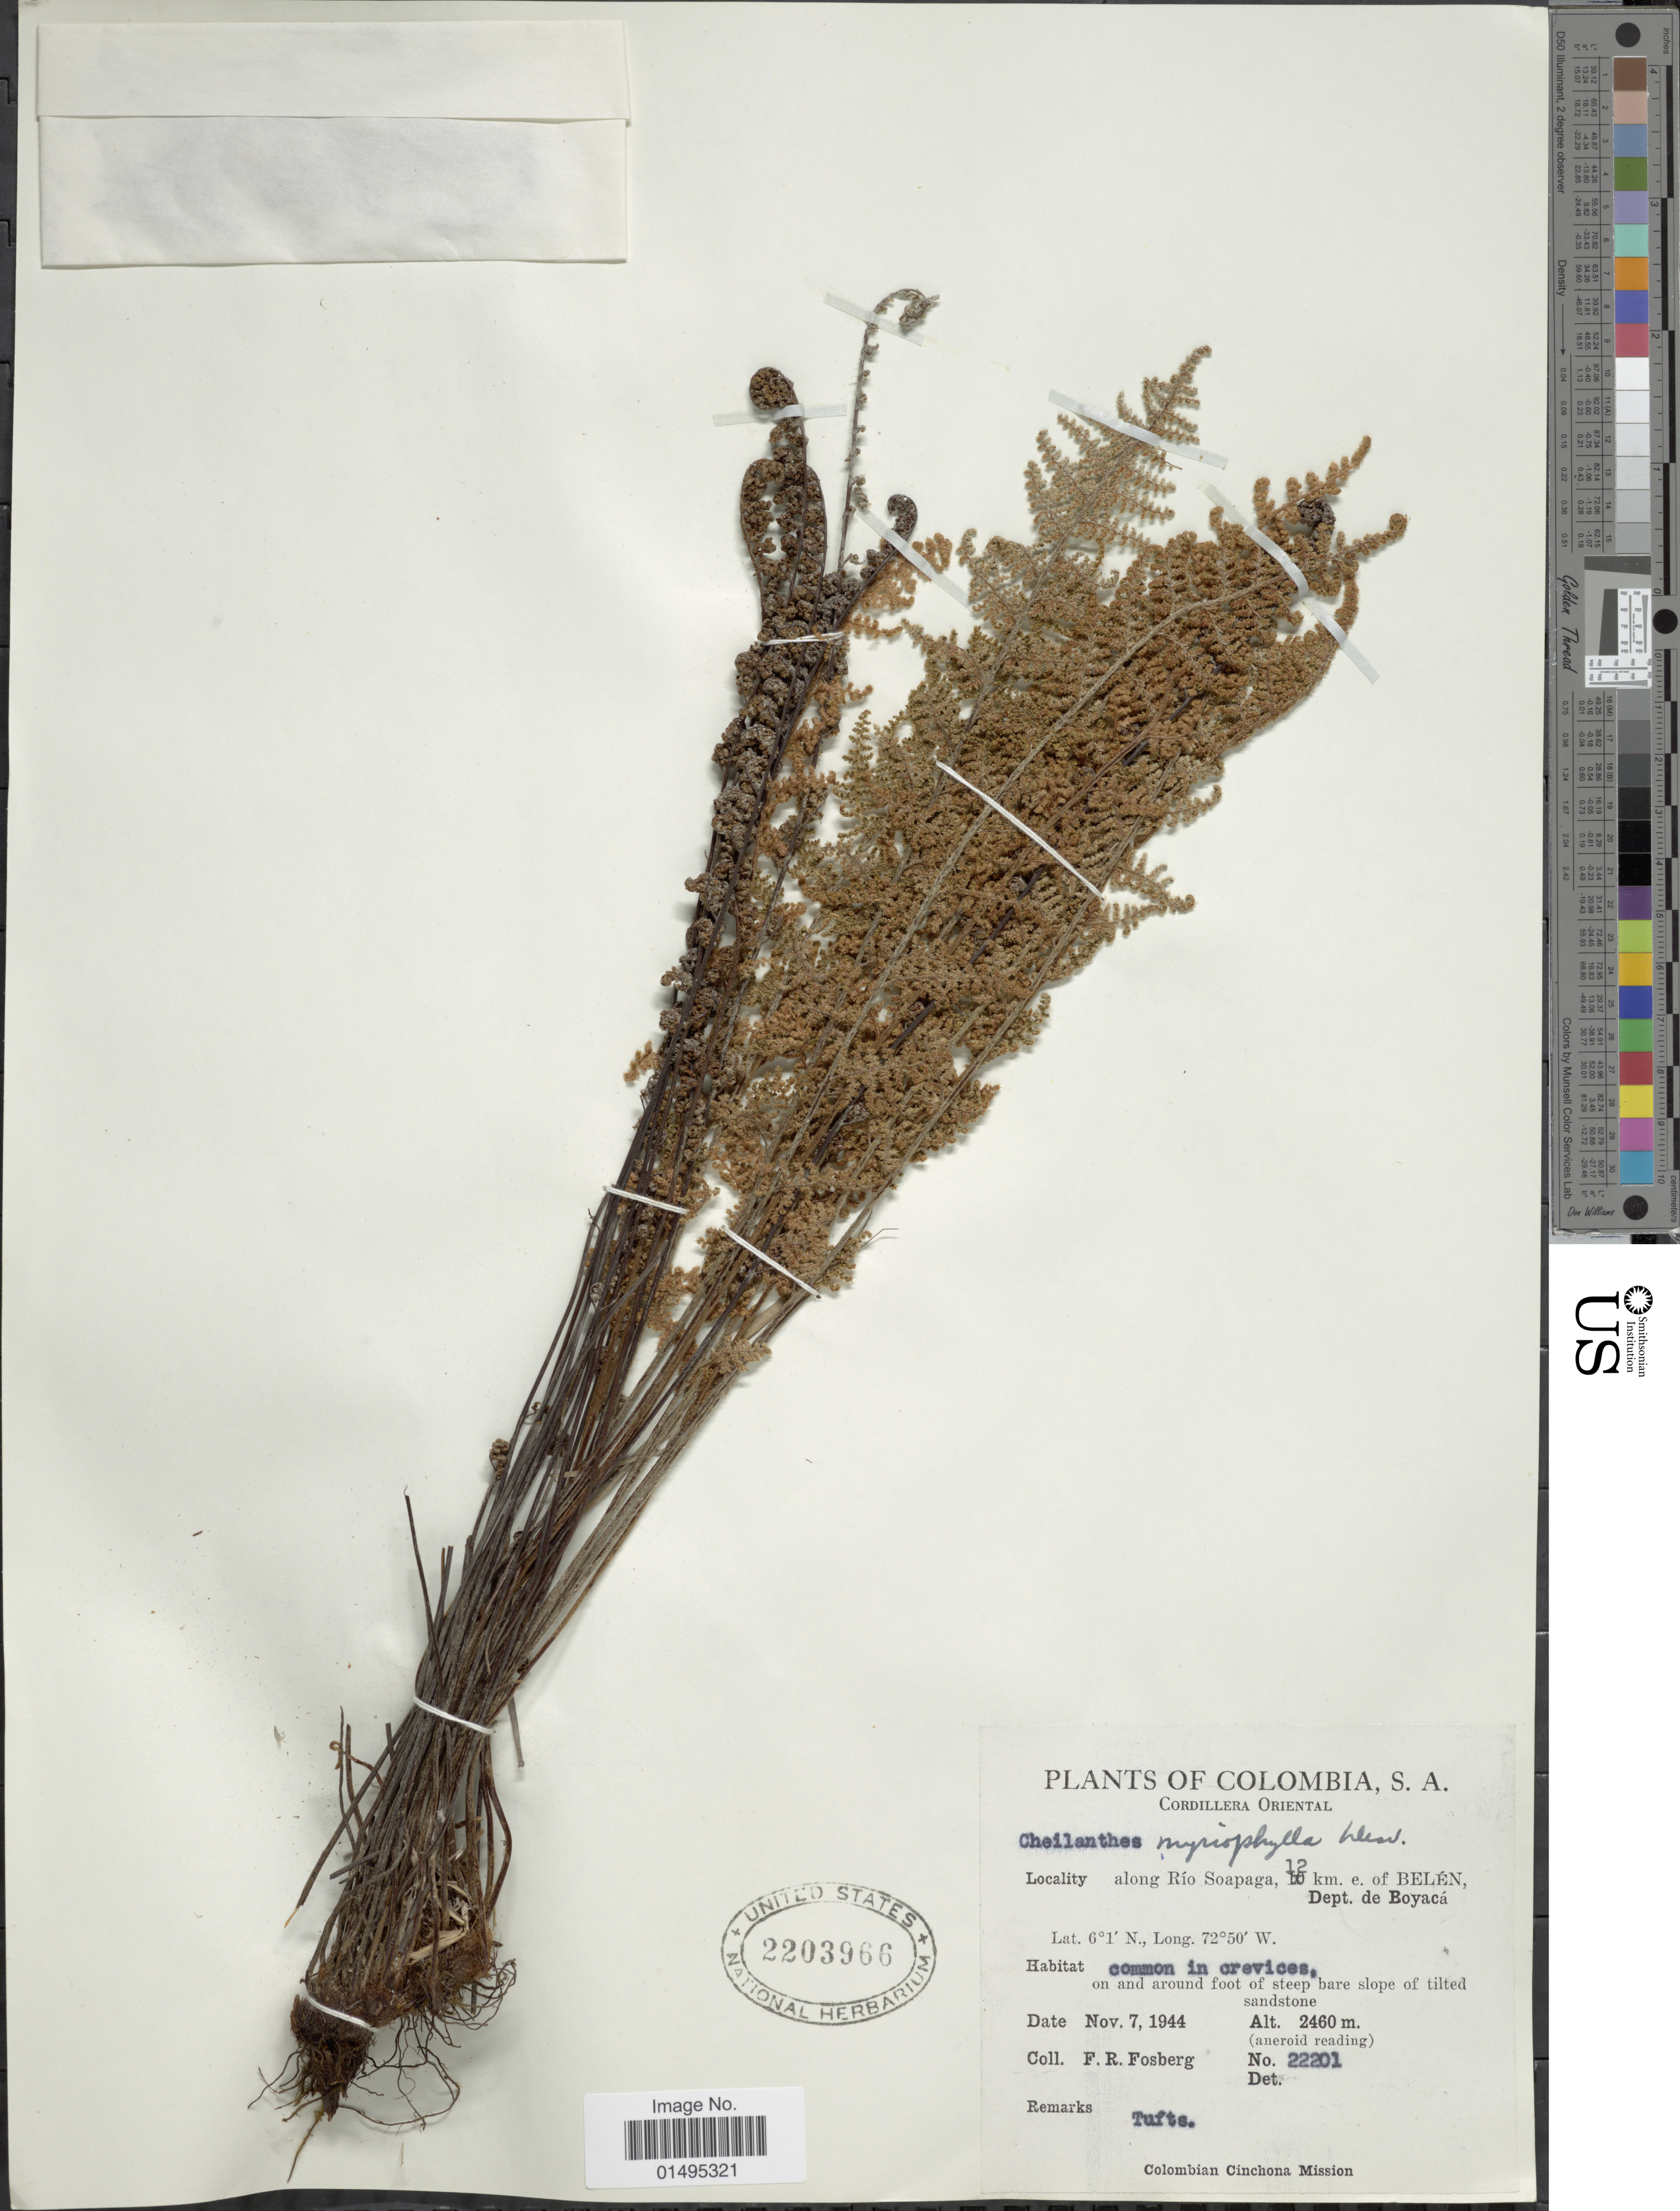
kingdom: Plantae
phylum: Tracheophyta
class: Polypodiopsida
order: Polypodiales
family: Pteridaceae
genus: Myriopteris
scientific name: Myriopteris myriophylla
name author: (Desv.) J. Sm.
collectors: F. R. Fosberg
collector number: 22201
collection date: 1944-11-07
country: Colombia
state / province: Boyacá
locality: Colombia, S.A., Cordillera Oriental, Locality: along Rio Soapaga, 12 km e. of Belen, Dept. de Boyaca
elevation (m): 2460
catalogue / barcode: US 2203966